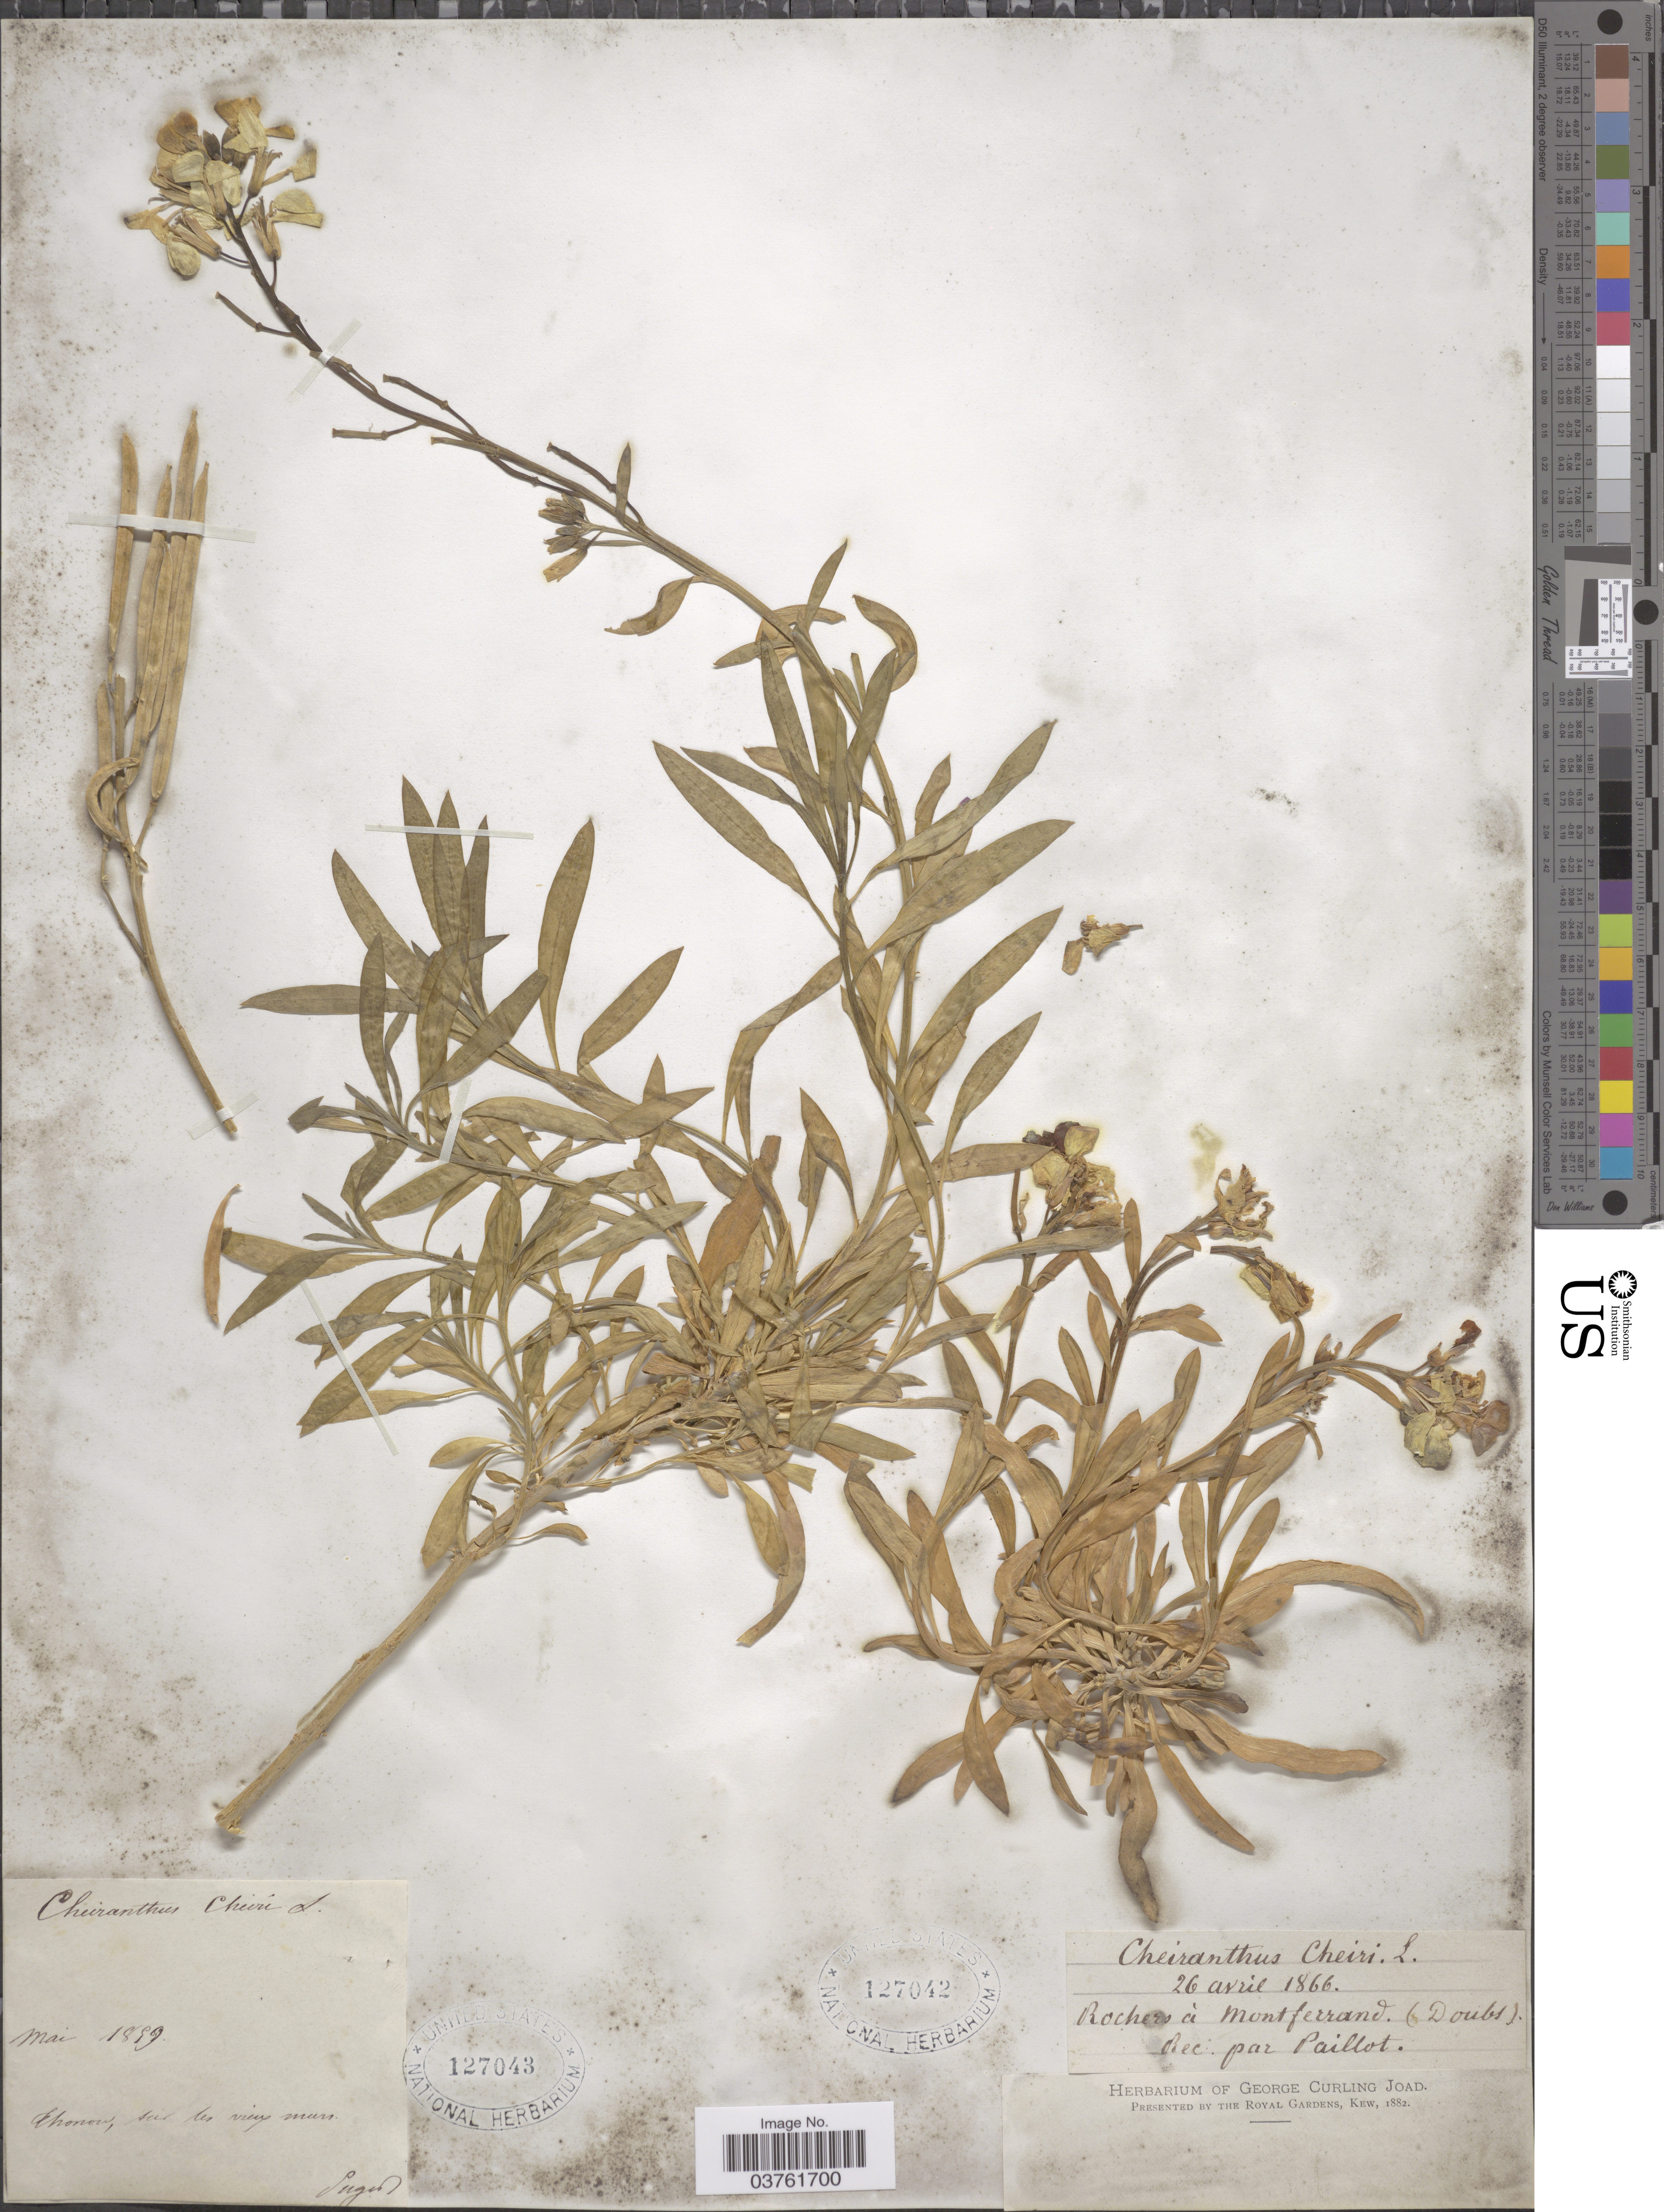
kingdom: Plantae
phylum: Tracheophyta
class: Magnoliopsida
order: Brassicales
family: Brassicaceae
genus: Cheiranthus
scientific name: Cheiranthus x cheiri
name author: L.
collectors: -. Puget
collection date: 1889-05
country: France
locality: Thonon, sur les vieux murs.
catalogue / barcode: US 127043-2